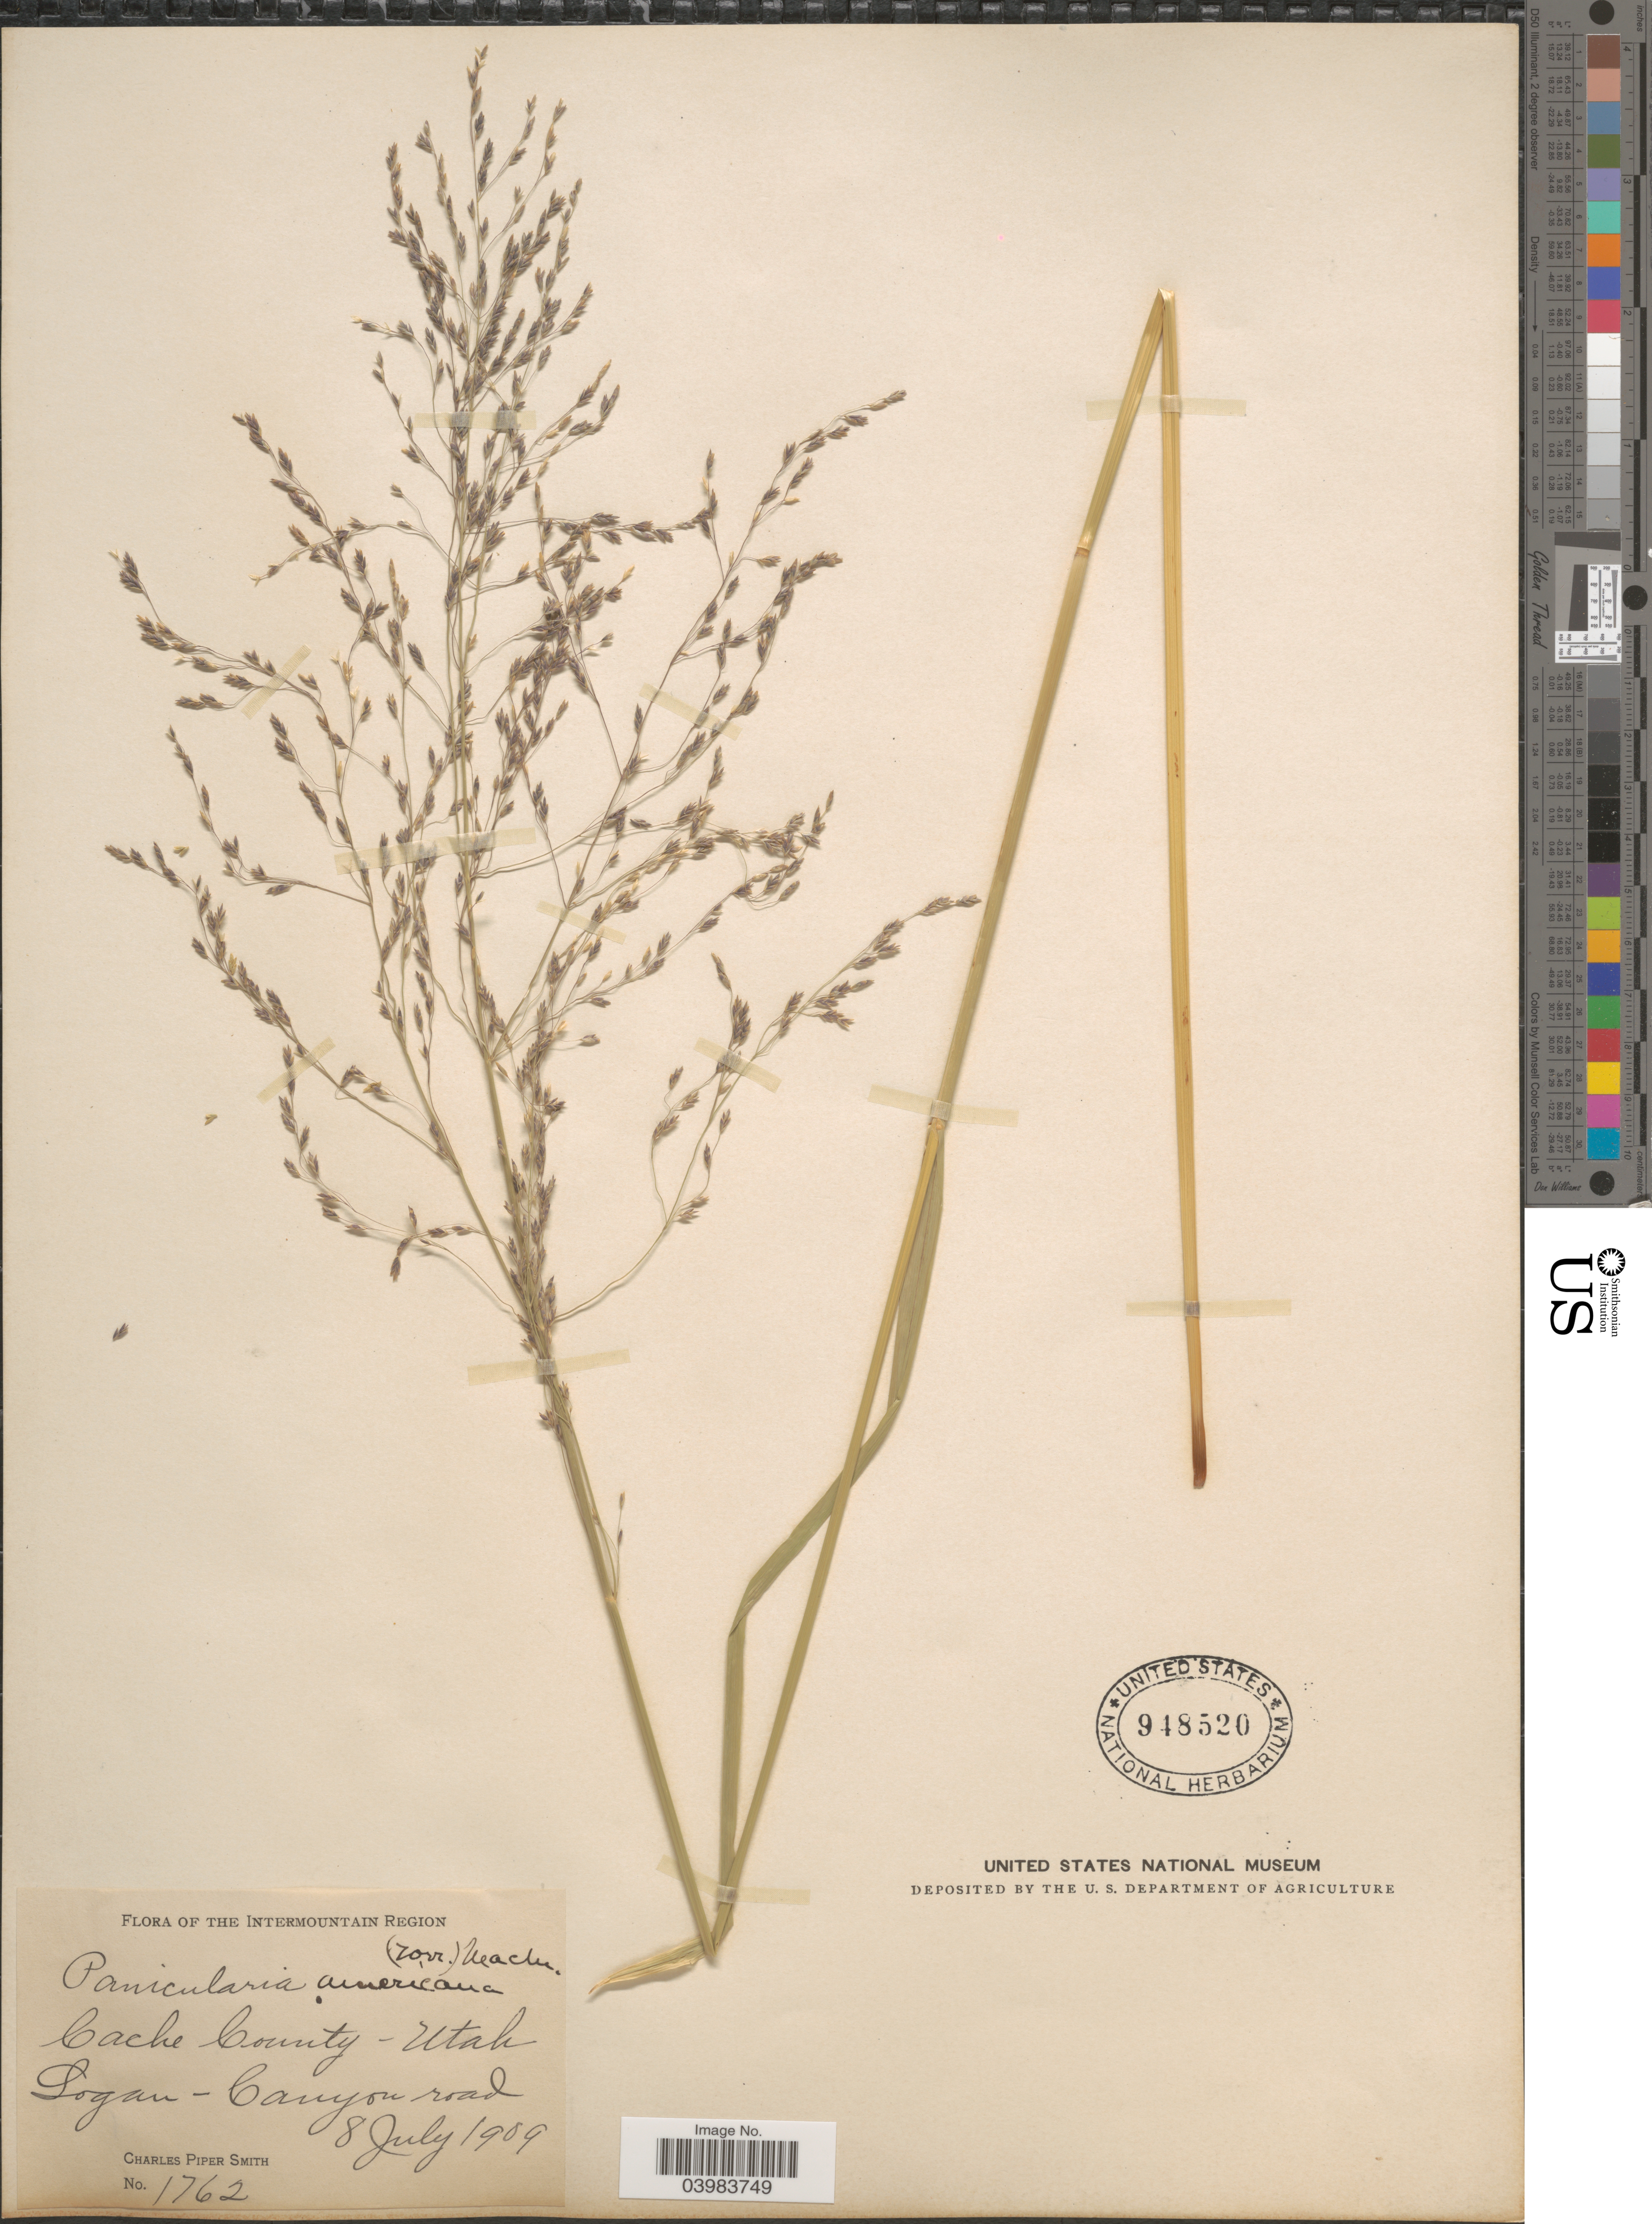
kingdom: Plantae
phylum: Tracheophyta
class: Liliopsida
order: Poales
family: Poaceae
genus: Glyceria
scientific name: Glyceria grandis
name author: S. Watson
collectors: C. P. Smith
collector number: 1762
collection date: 1909-07-08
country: United States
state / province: Utah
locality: The Intermountain Region. Cache County. Logan - Canyon road.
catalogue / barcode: US 948520